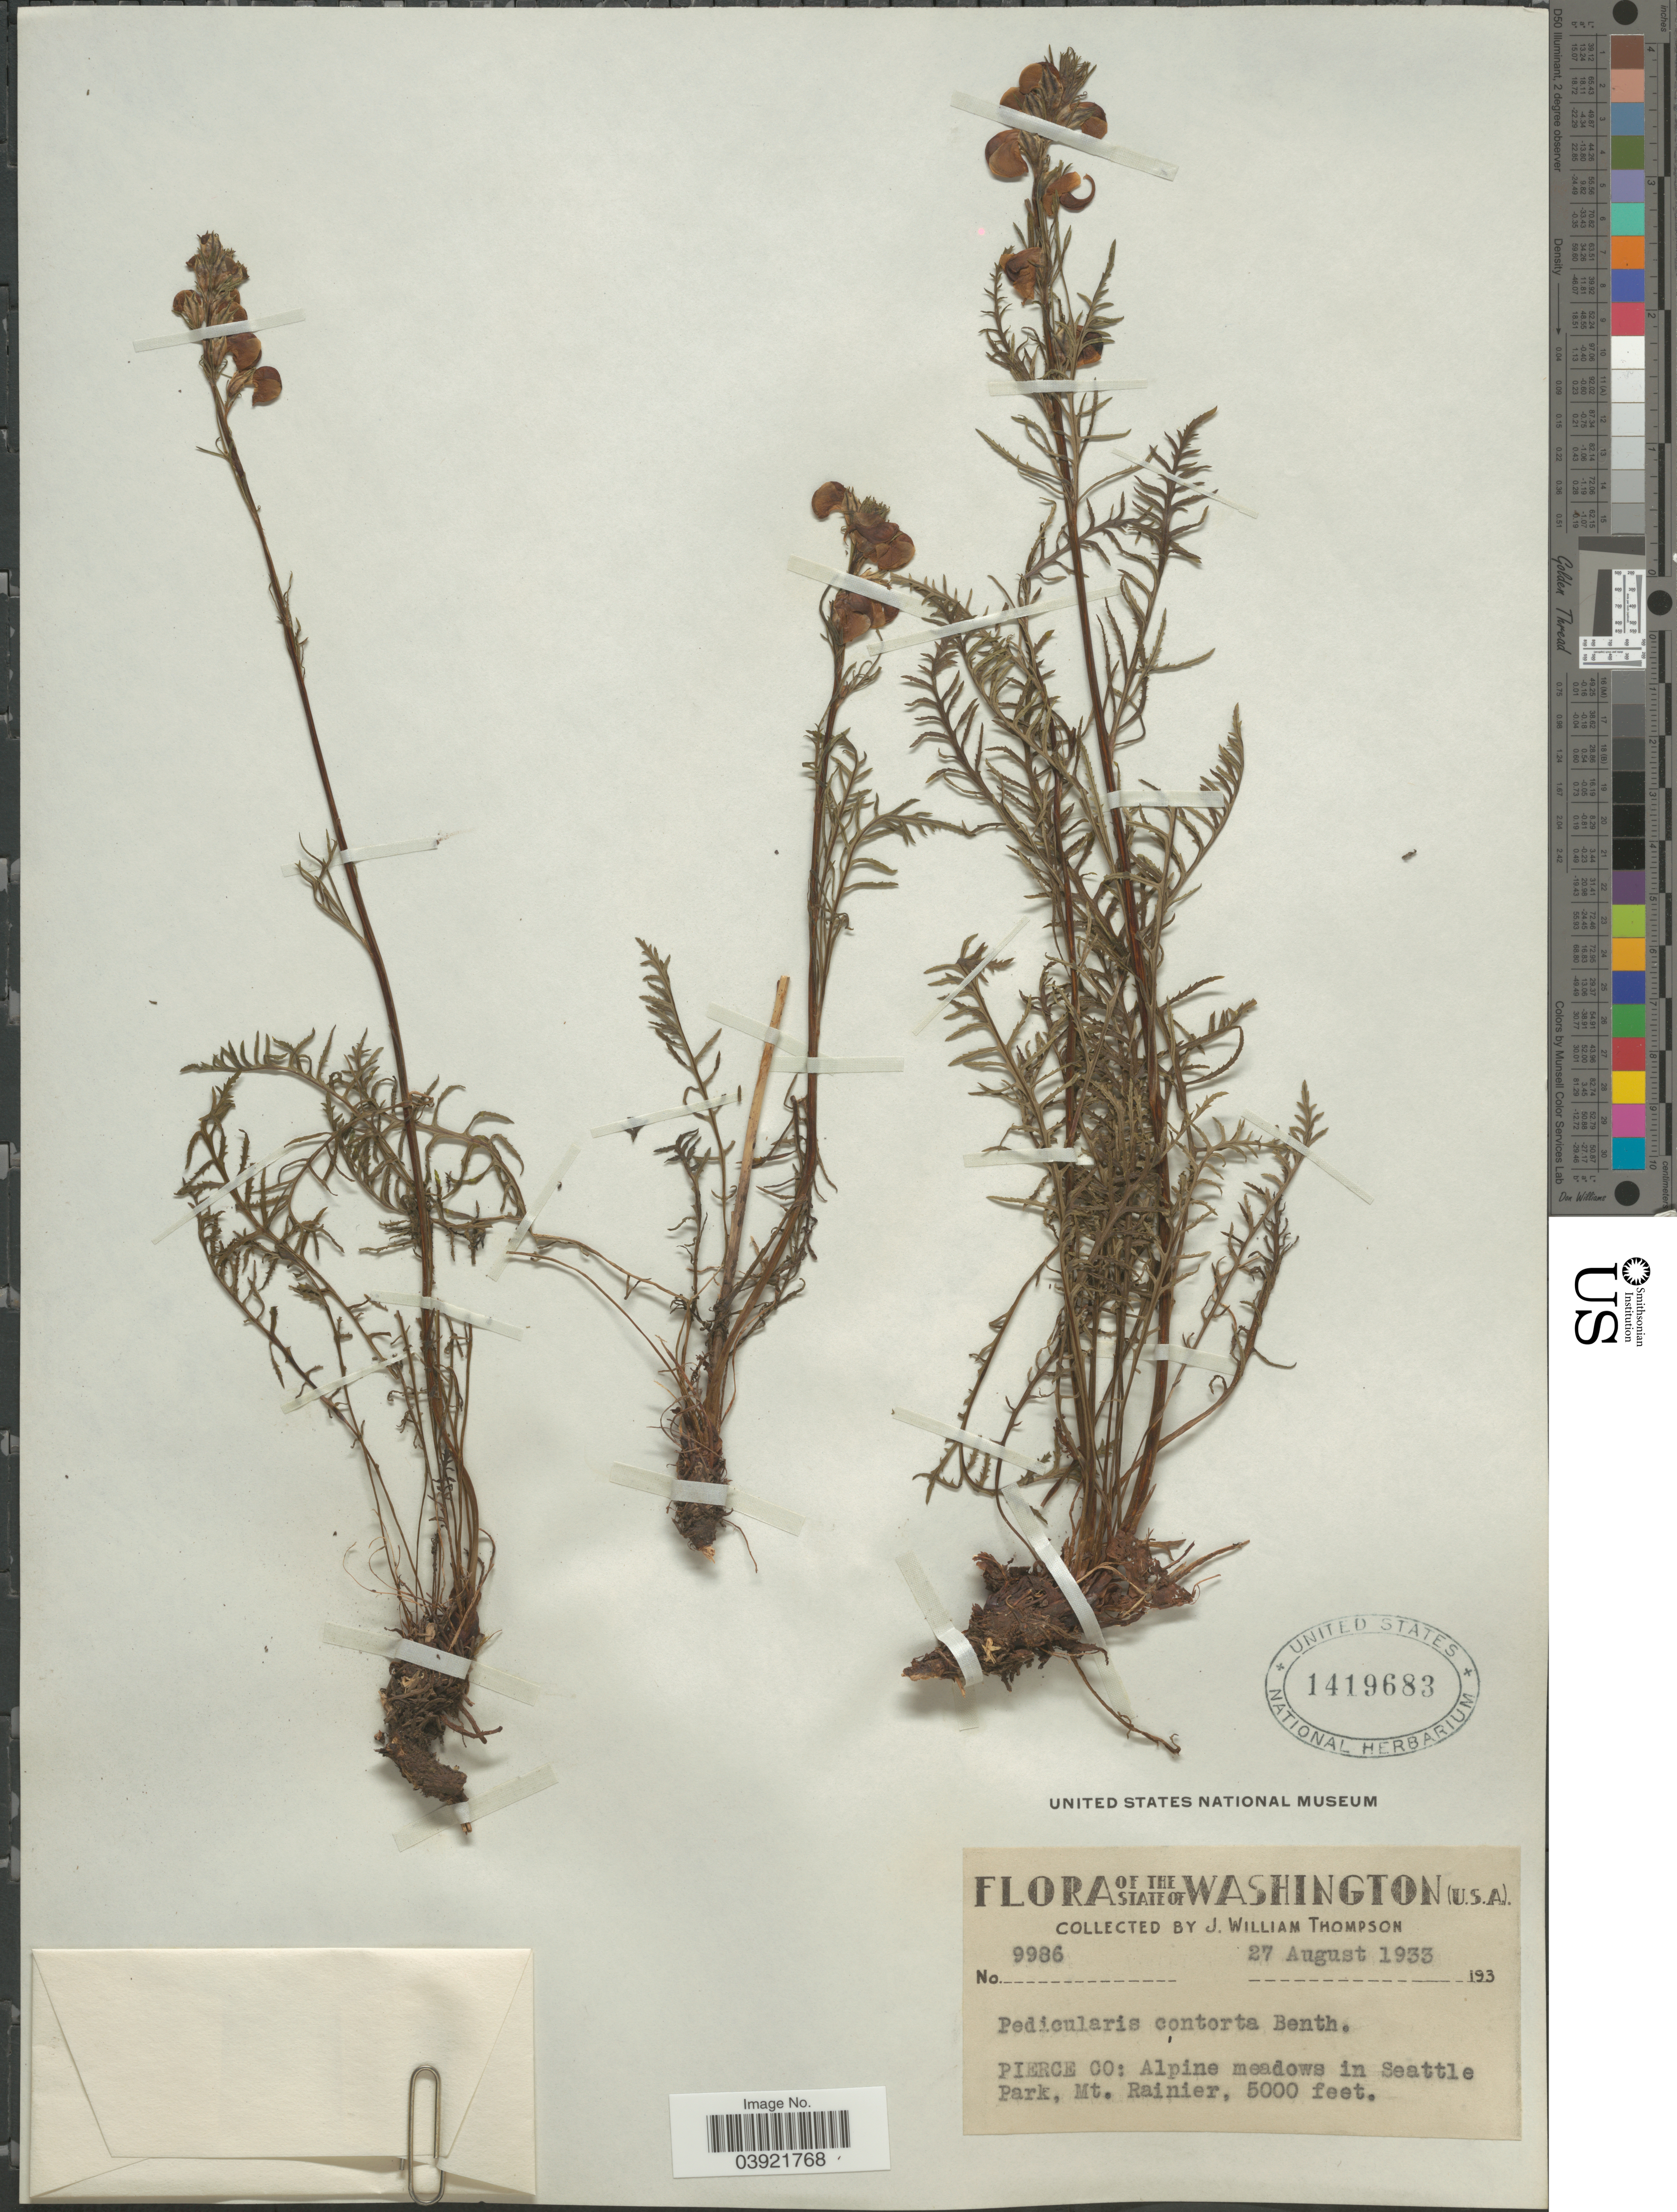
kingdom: Plantae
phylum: Tracheophyta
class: Magnoliopsida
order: Lamiales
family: Orobanchaceae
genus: Pedicularis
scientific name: Pedicularis contorta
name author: Benth.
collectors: J. W. Thompson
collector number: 9986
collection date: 1933-08-27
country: United States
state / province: Washington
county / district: Pierce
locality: Pierce Co: Alpine meadows in Seattle Park, Mt. Rainier.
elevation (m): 1524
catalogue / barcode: US 1419683